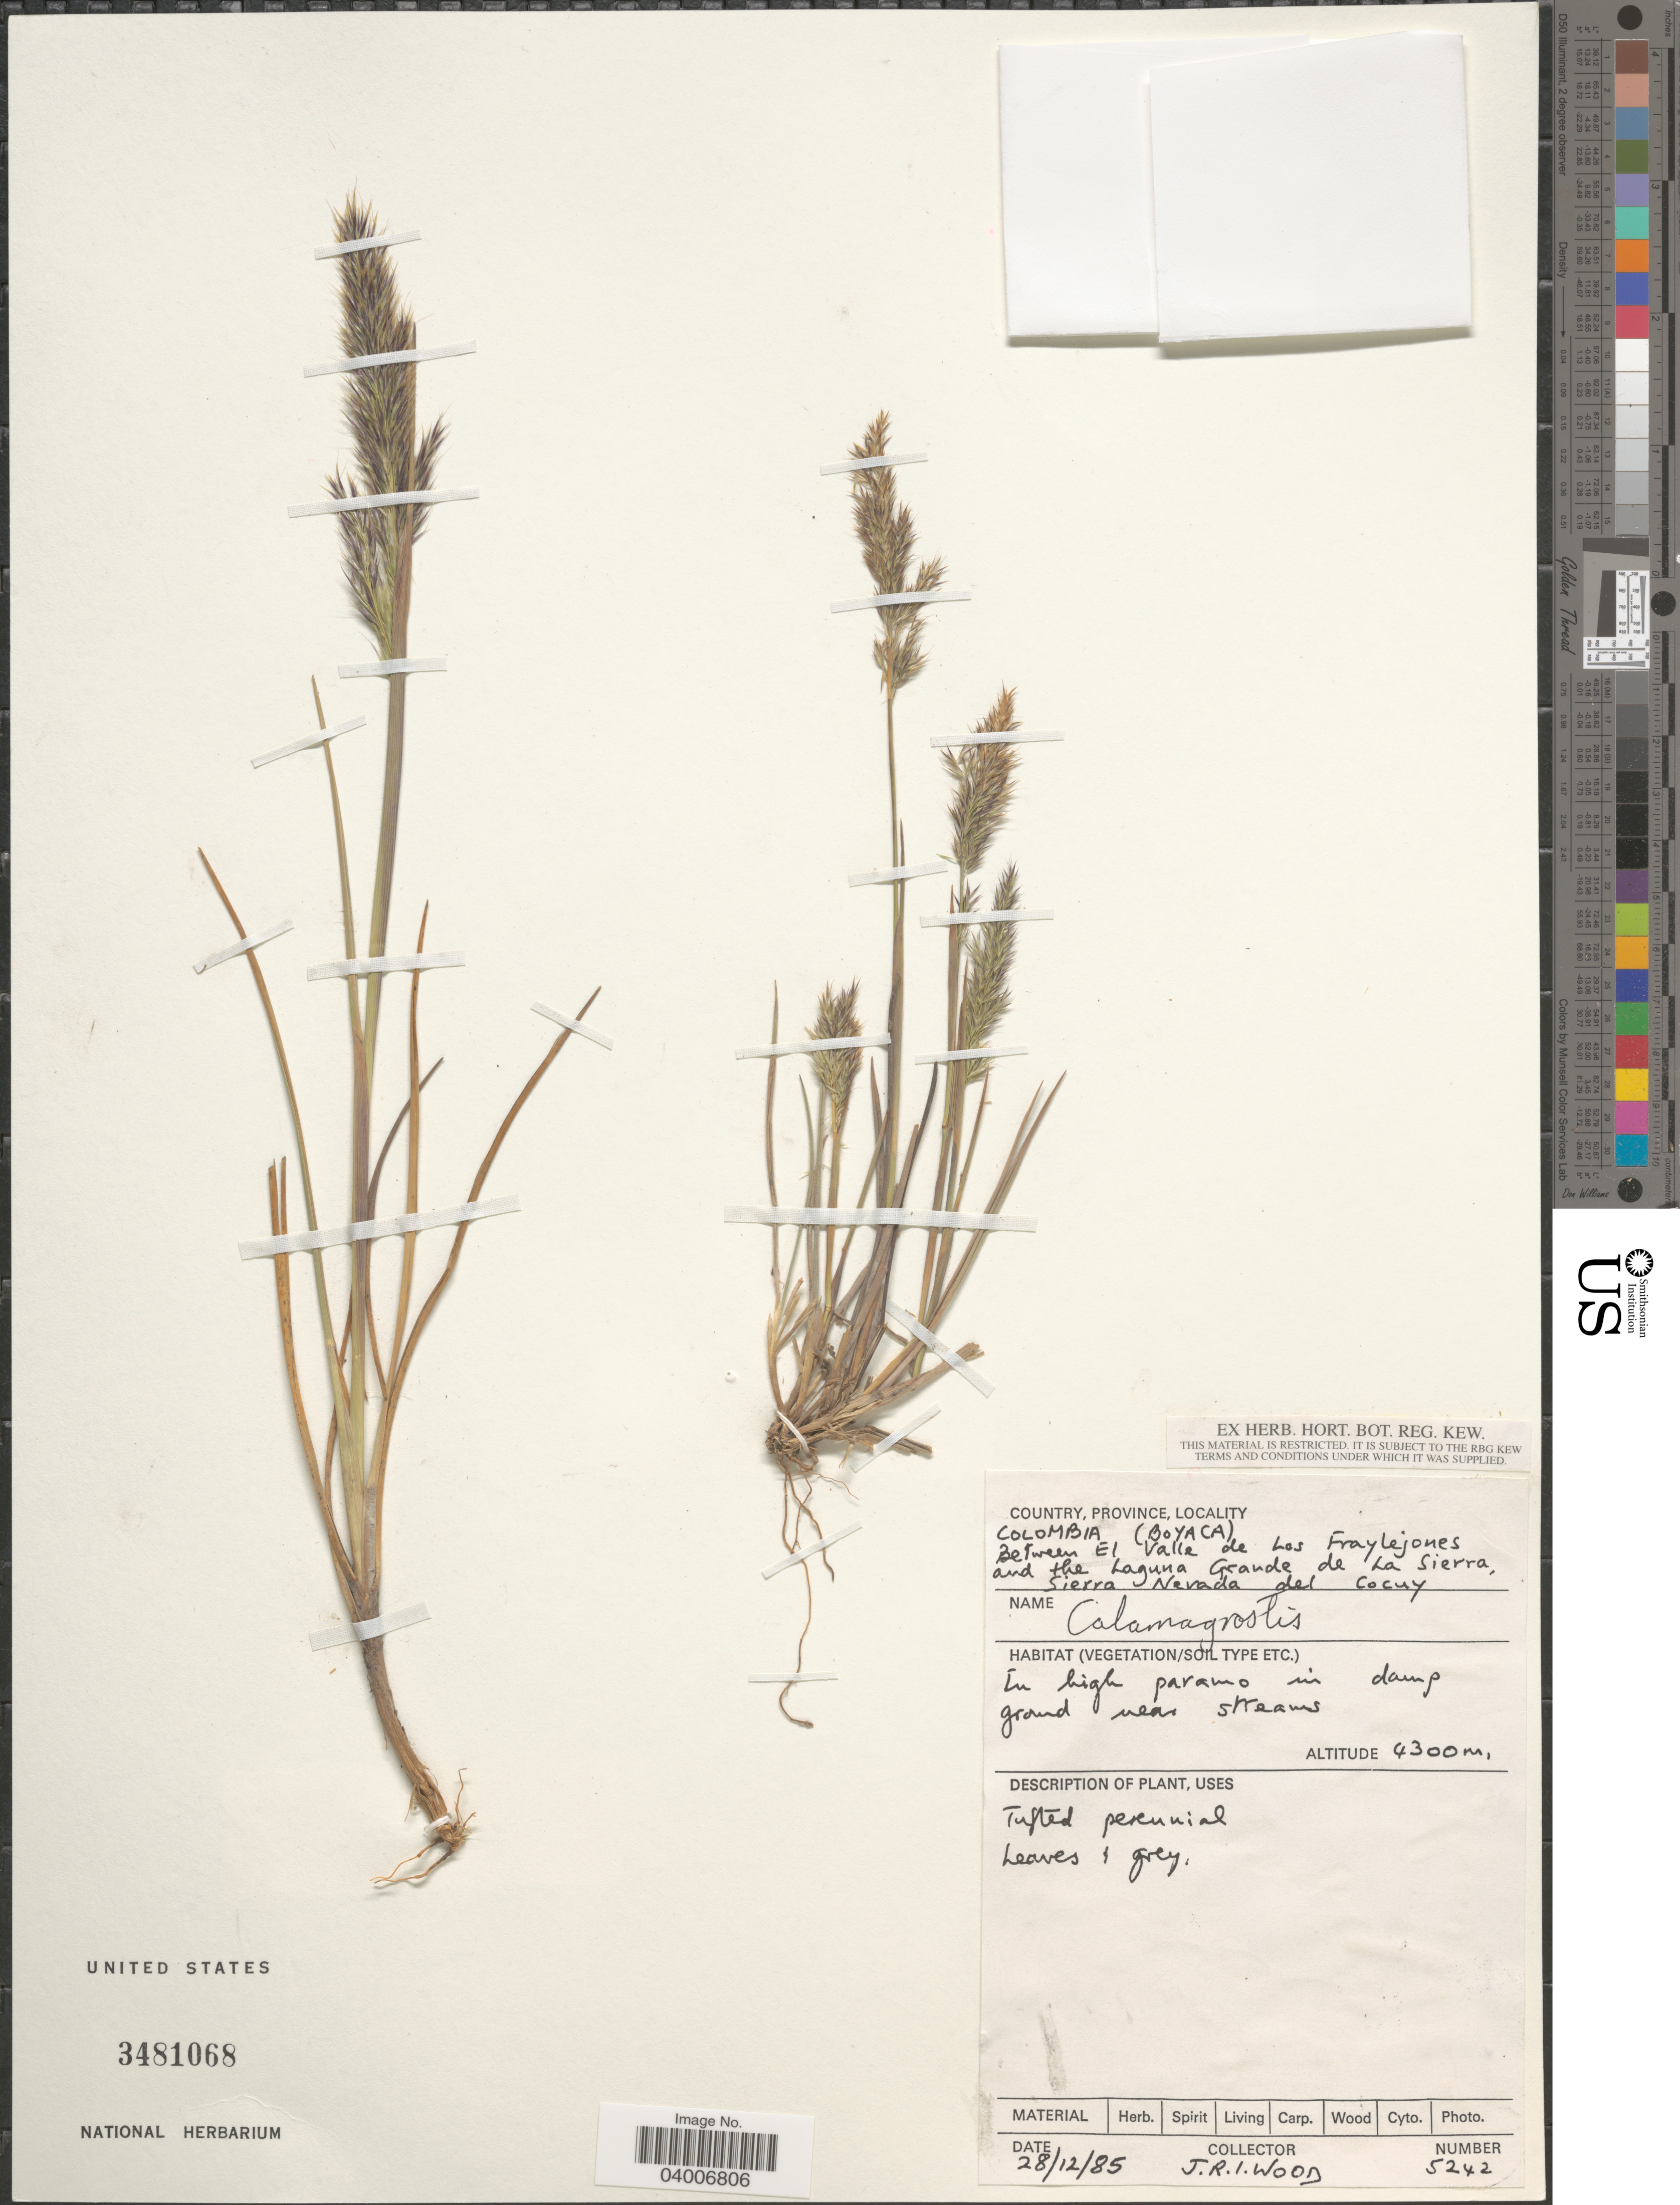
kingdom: Plantae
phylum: Tracheophyta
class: Liliopsida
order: Poales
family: Poaceae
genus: Cinnagrostis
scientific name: Cinnagrostis sp.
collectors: J. R. I. Wood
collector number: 5242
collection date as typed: Transcribed d/m/y: 28/12/85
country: Colombia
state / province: Boyacá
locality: Between El Valle de Los Fraylejones and the Laguna Grande de La Sierra, Sierra Nevada del Cocuy. In high paramo in damp ground near streams.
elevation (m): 4300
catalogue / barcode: US 3481068